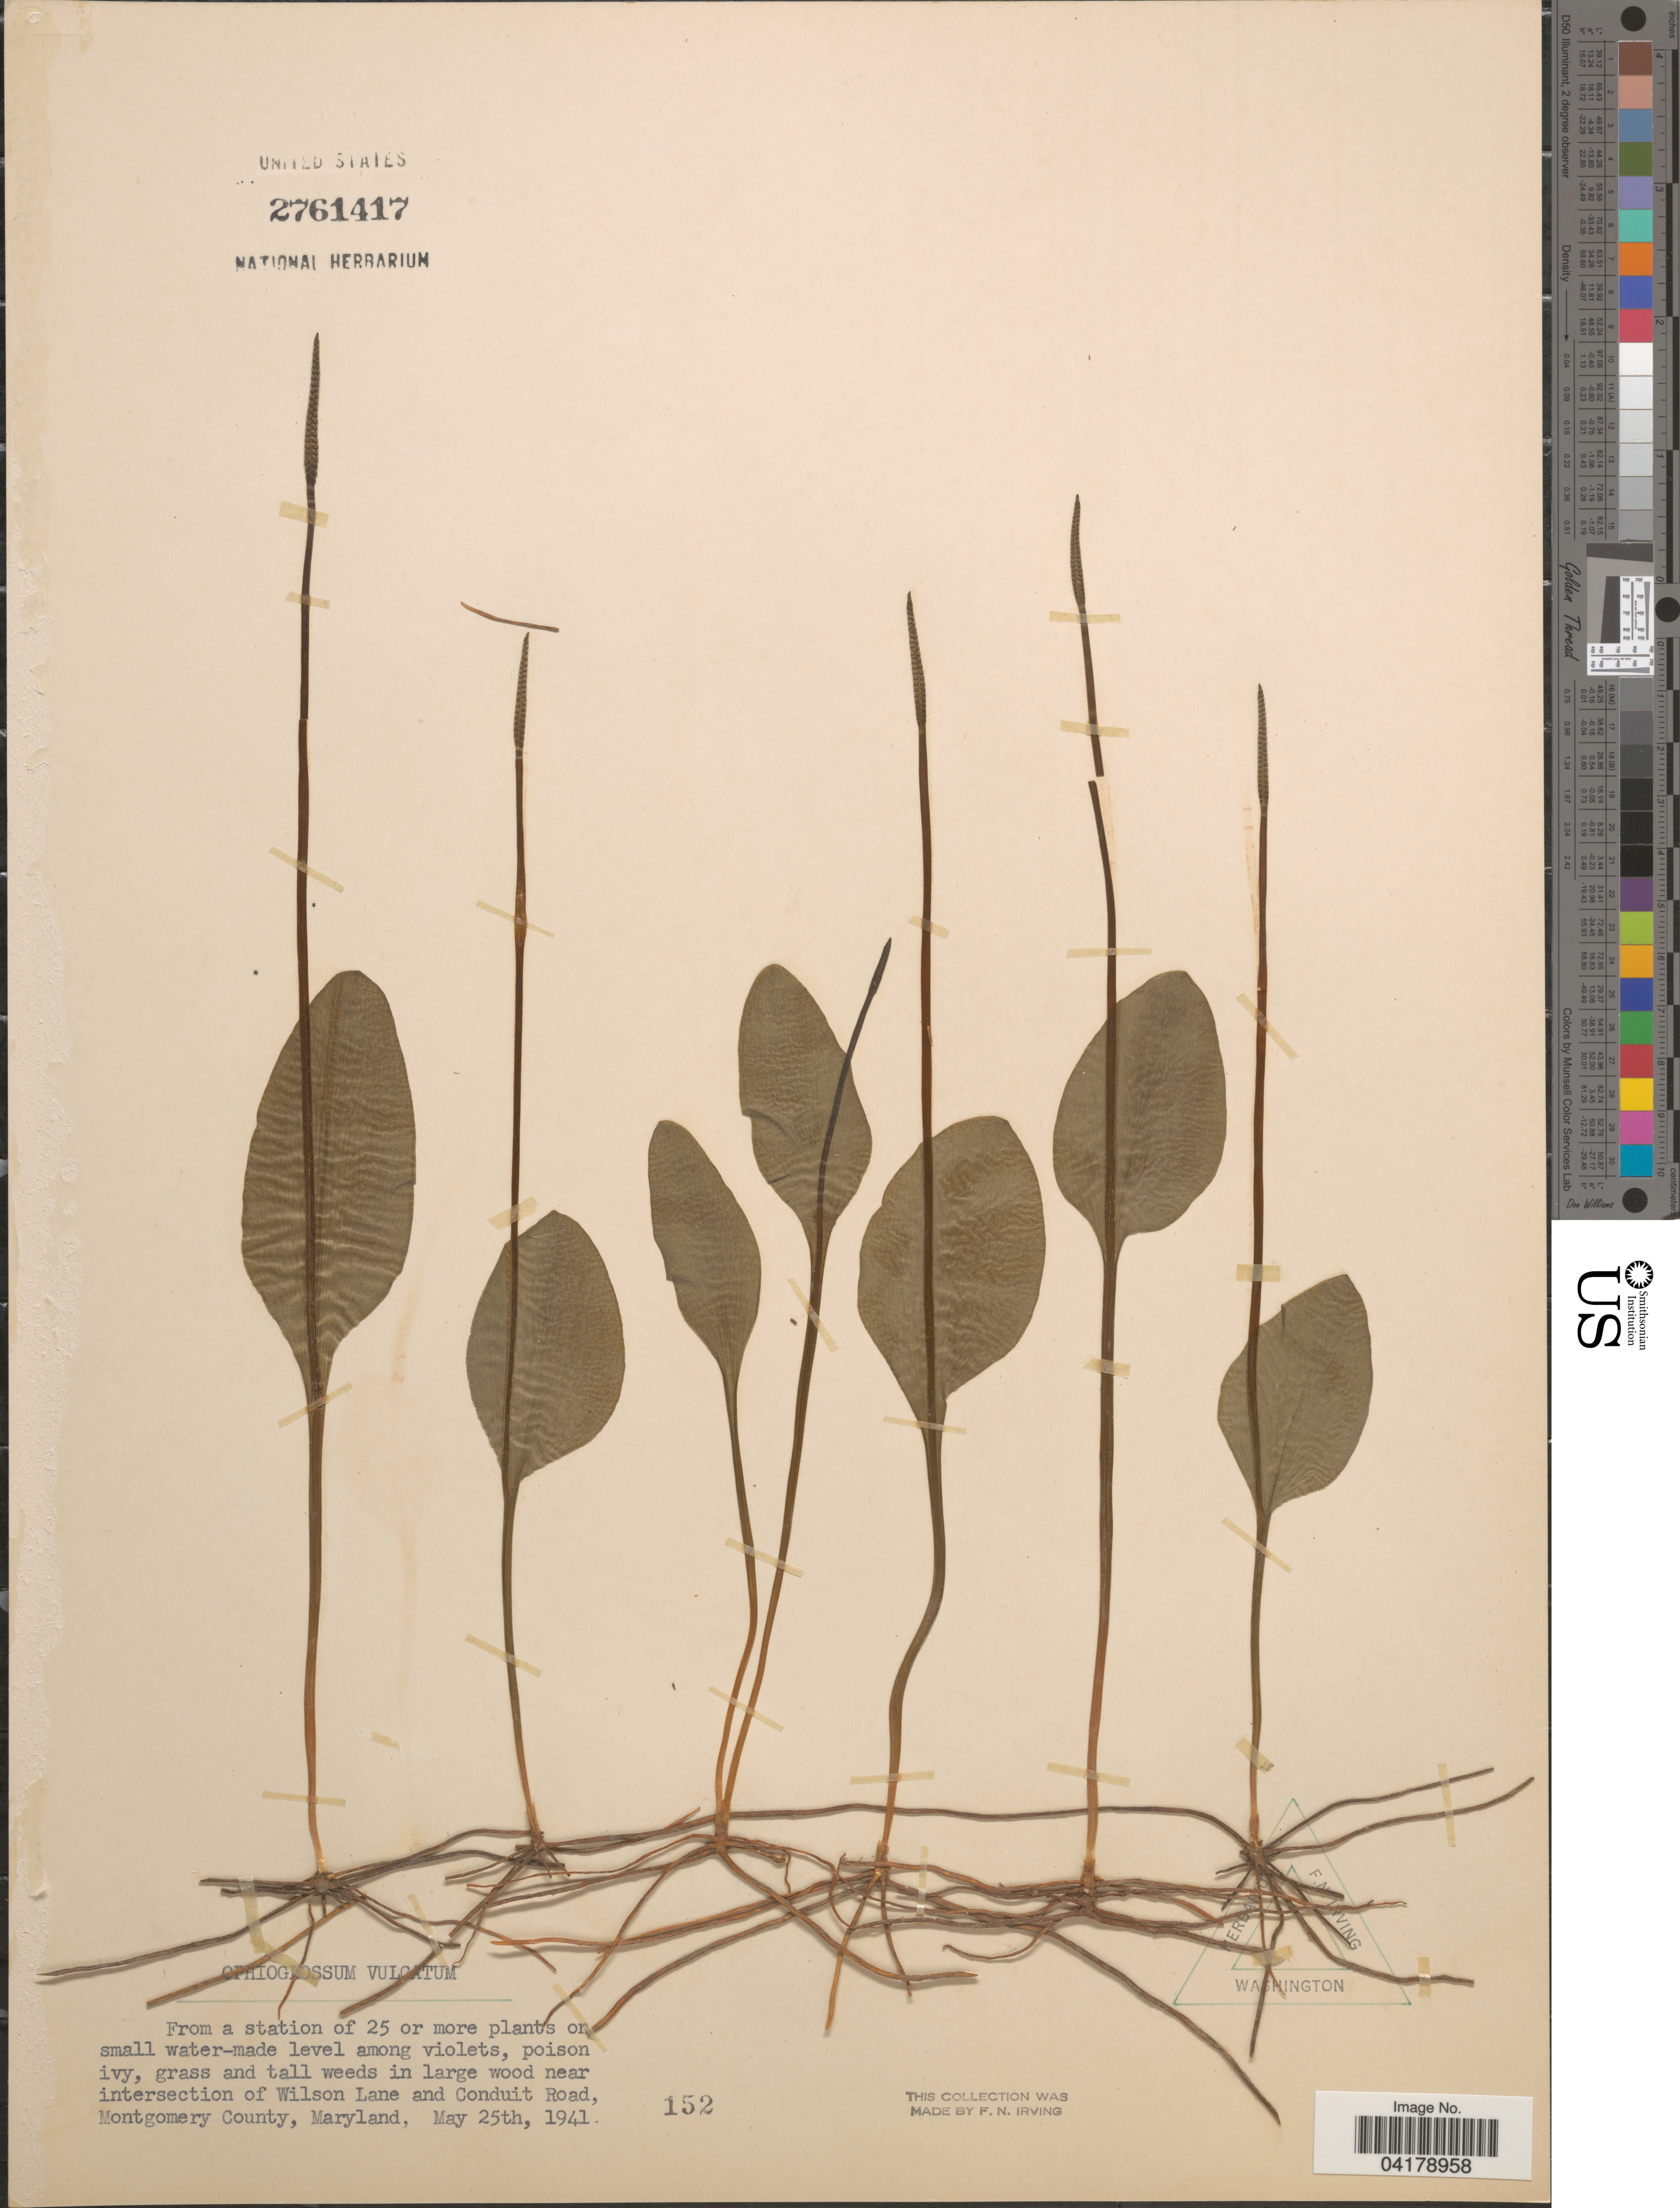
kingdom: Plantae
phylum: Tracheophyta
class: Polypodiopsida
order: Ophioglossales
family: Ophioglossaceae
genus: Ophioglossum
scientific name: Ophioglossum vulgatum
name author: L.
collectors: F. Irving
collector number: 152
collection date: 1941-05-25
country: United States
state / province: Maryland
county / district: Montgomery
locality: Grass and tall weeds in large wood near intersection of Wilson Lane and Conduit Road, Montgomery County.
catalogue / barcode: US 2761417